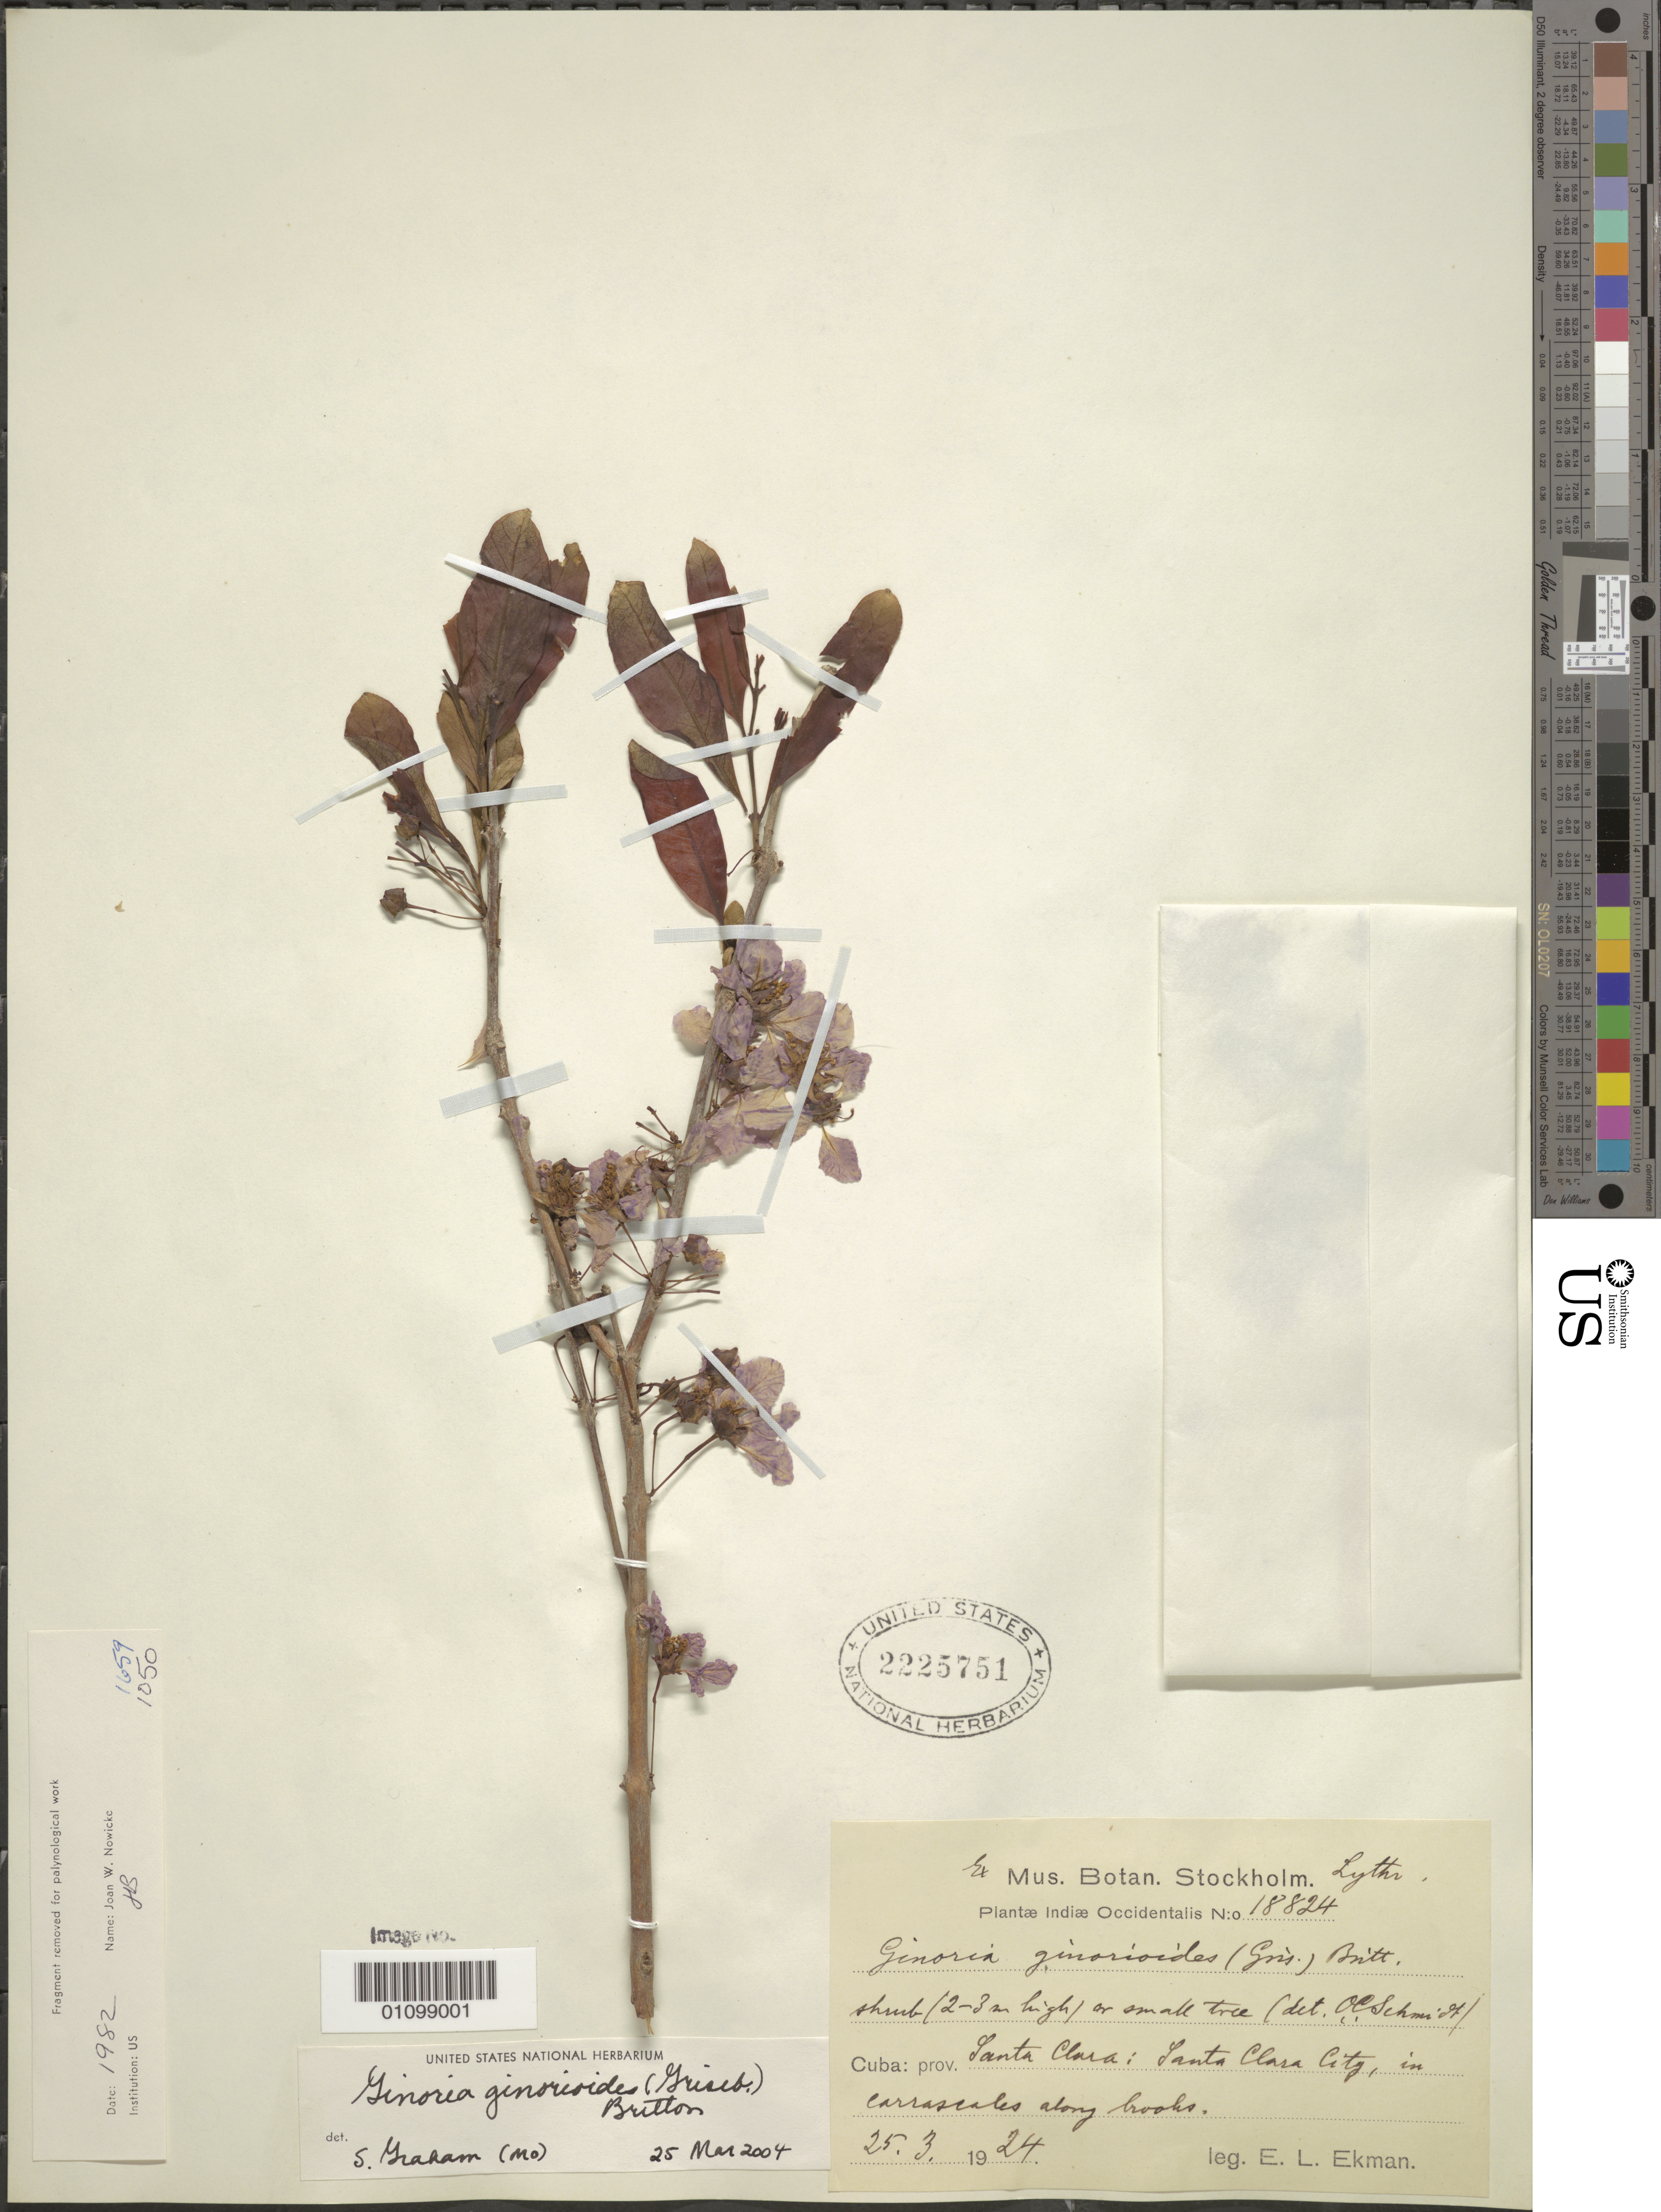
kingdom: Plantae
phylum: Tracheophyta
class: Magnoliopsida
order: Myrtales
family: Lythraceae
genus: Ginoria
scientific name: Ginoria ginorioides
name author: (Griseb.) Britton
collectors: E. L. Ekman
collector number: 18824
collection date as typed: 25 Mar 1924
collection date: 1924-03-25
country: Cuba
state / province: Villa Clara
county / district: Santa Clara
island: Cuba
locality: Santa Clara City in carrascales along brooks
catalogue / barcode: US 2225751